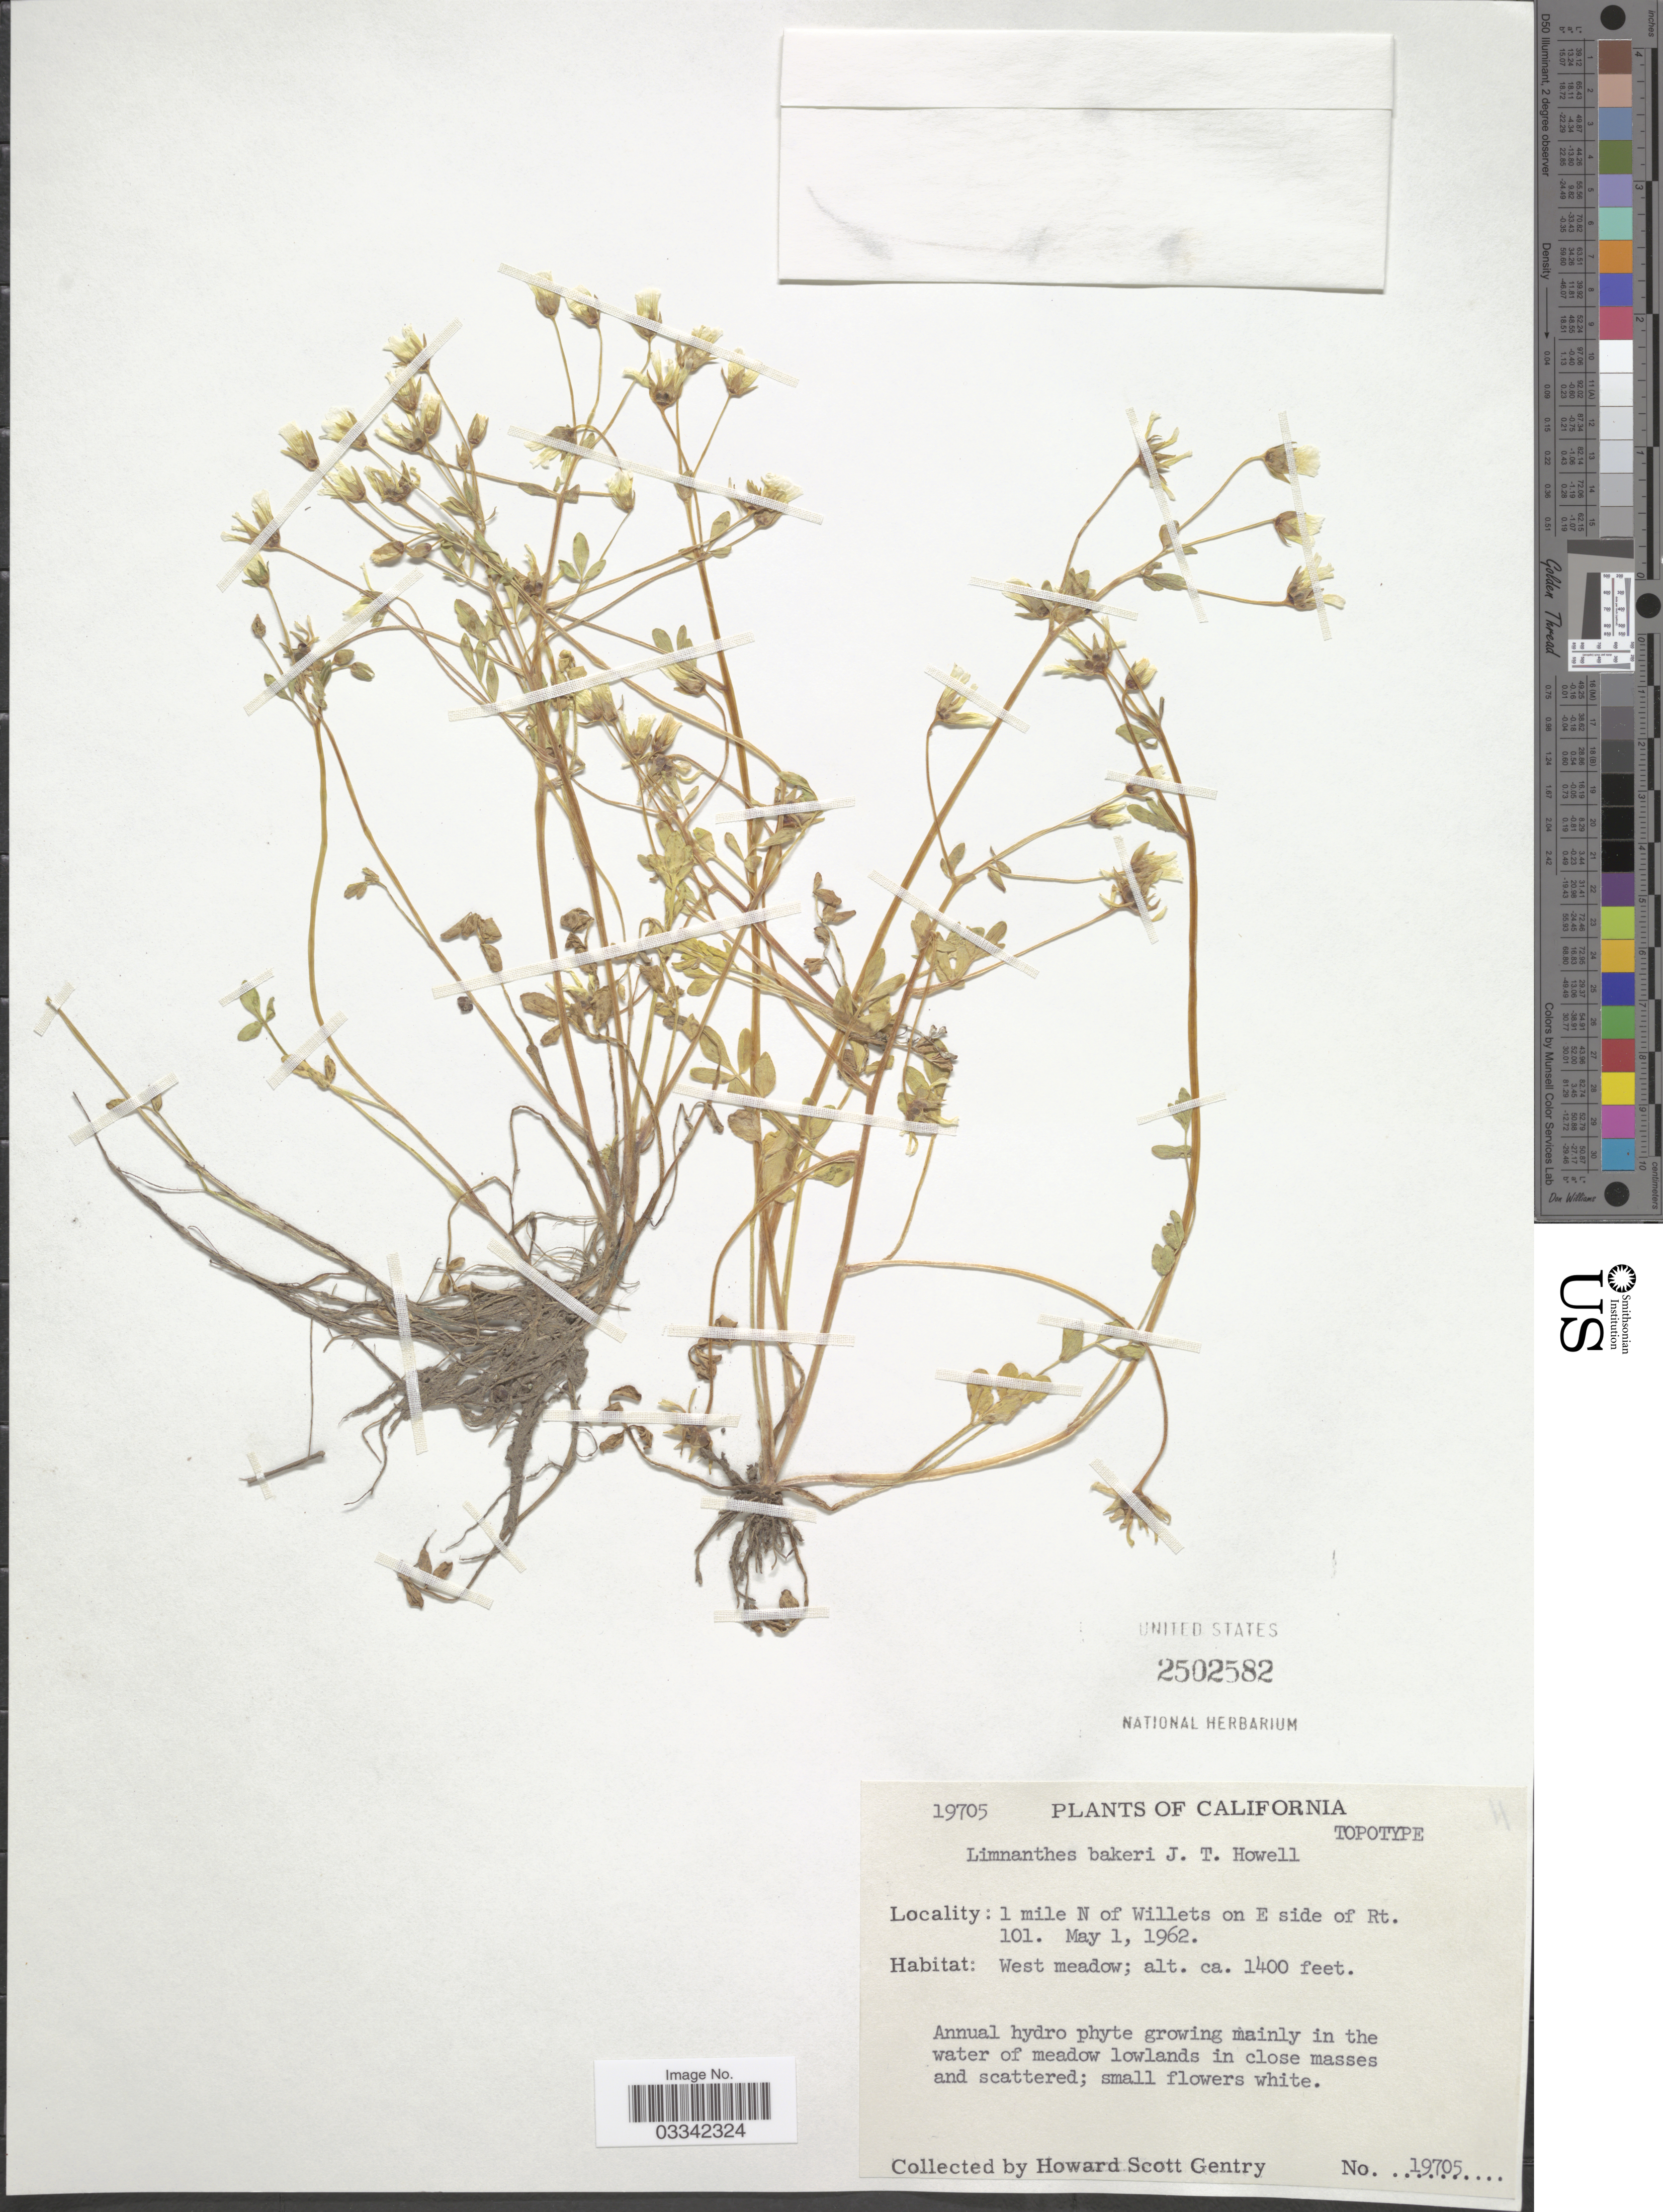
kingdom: Plantae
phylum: Tracheophyta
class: Magnoliopsida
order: Brassicales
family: Limnanthaceae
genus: Limnanthes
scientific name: Limnanthes bakeri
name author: J.T. Howell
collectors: H. S. Gentry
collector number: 19705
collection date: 1962-05-01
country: United States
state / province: California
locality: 1 mile N of Willets on E side of Rt. 101.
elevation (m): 427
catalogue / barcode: US 2502582